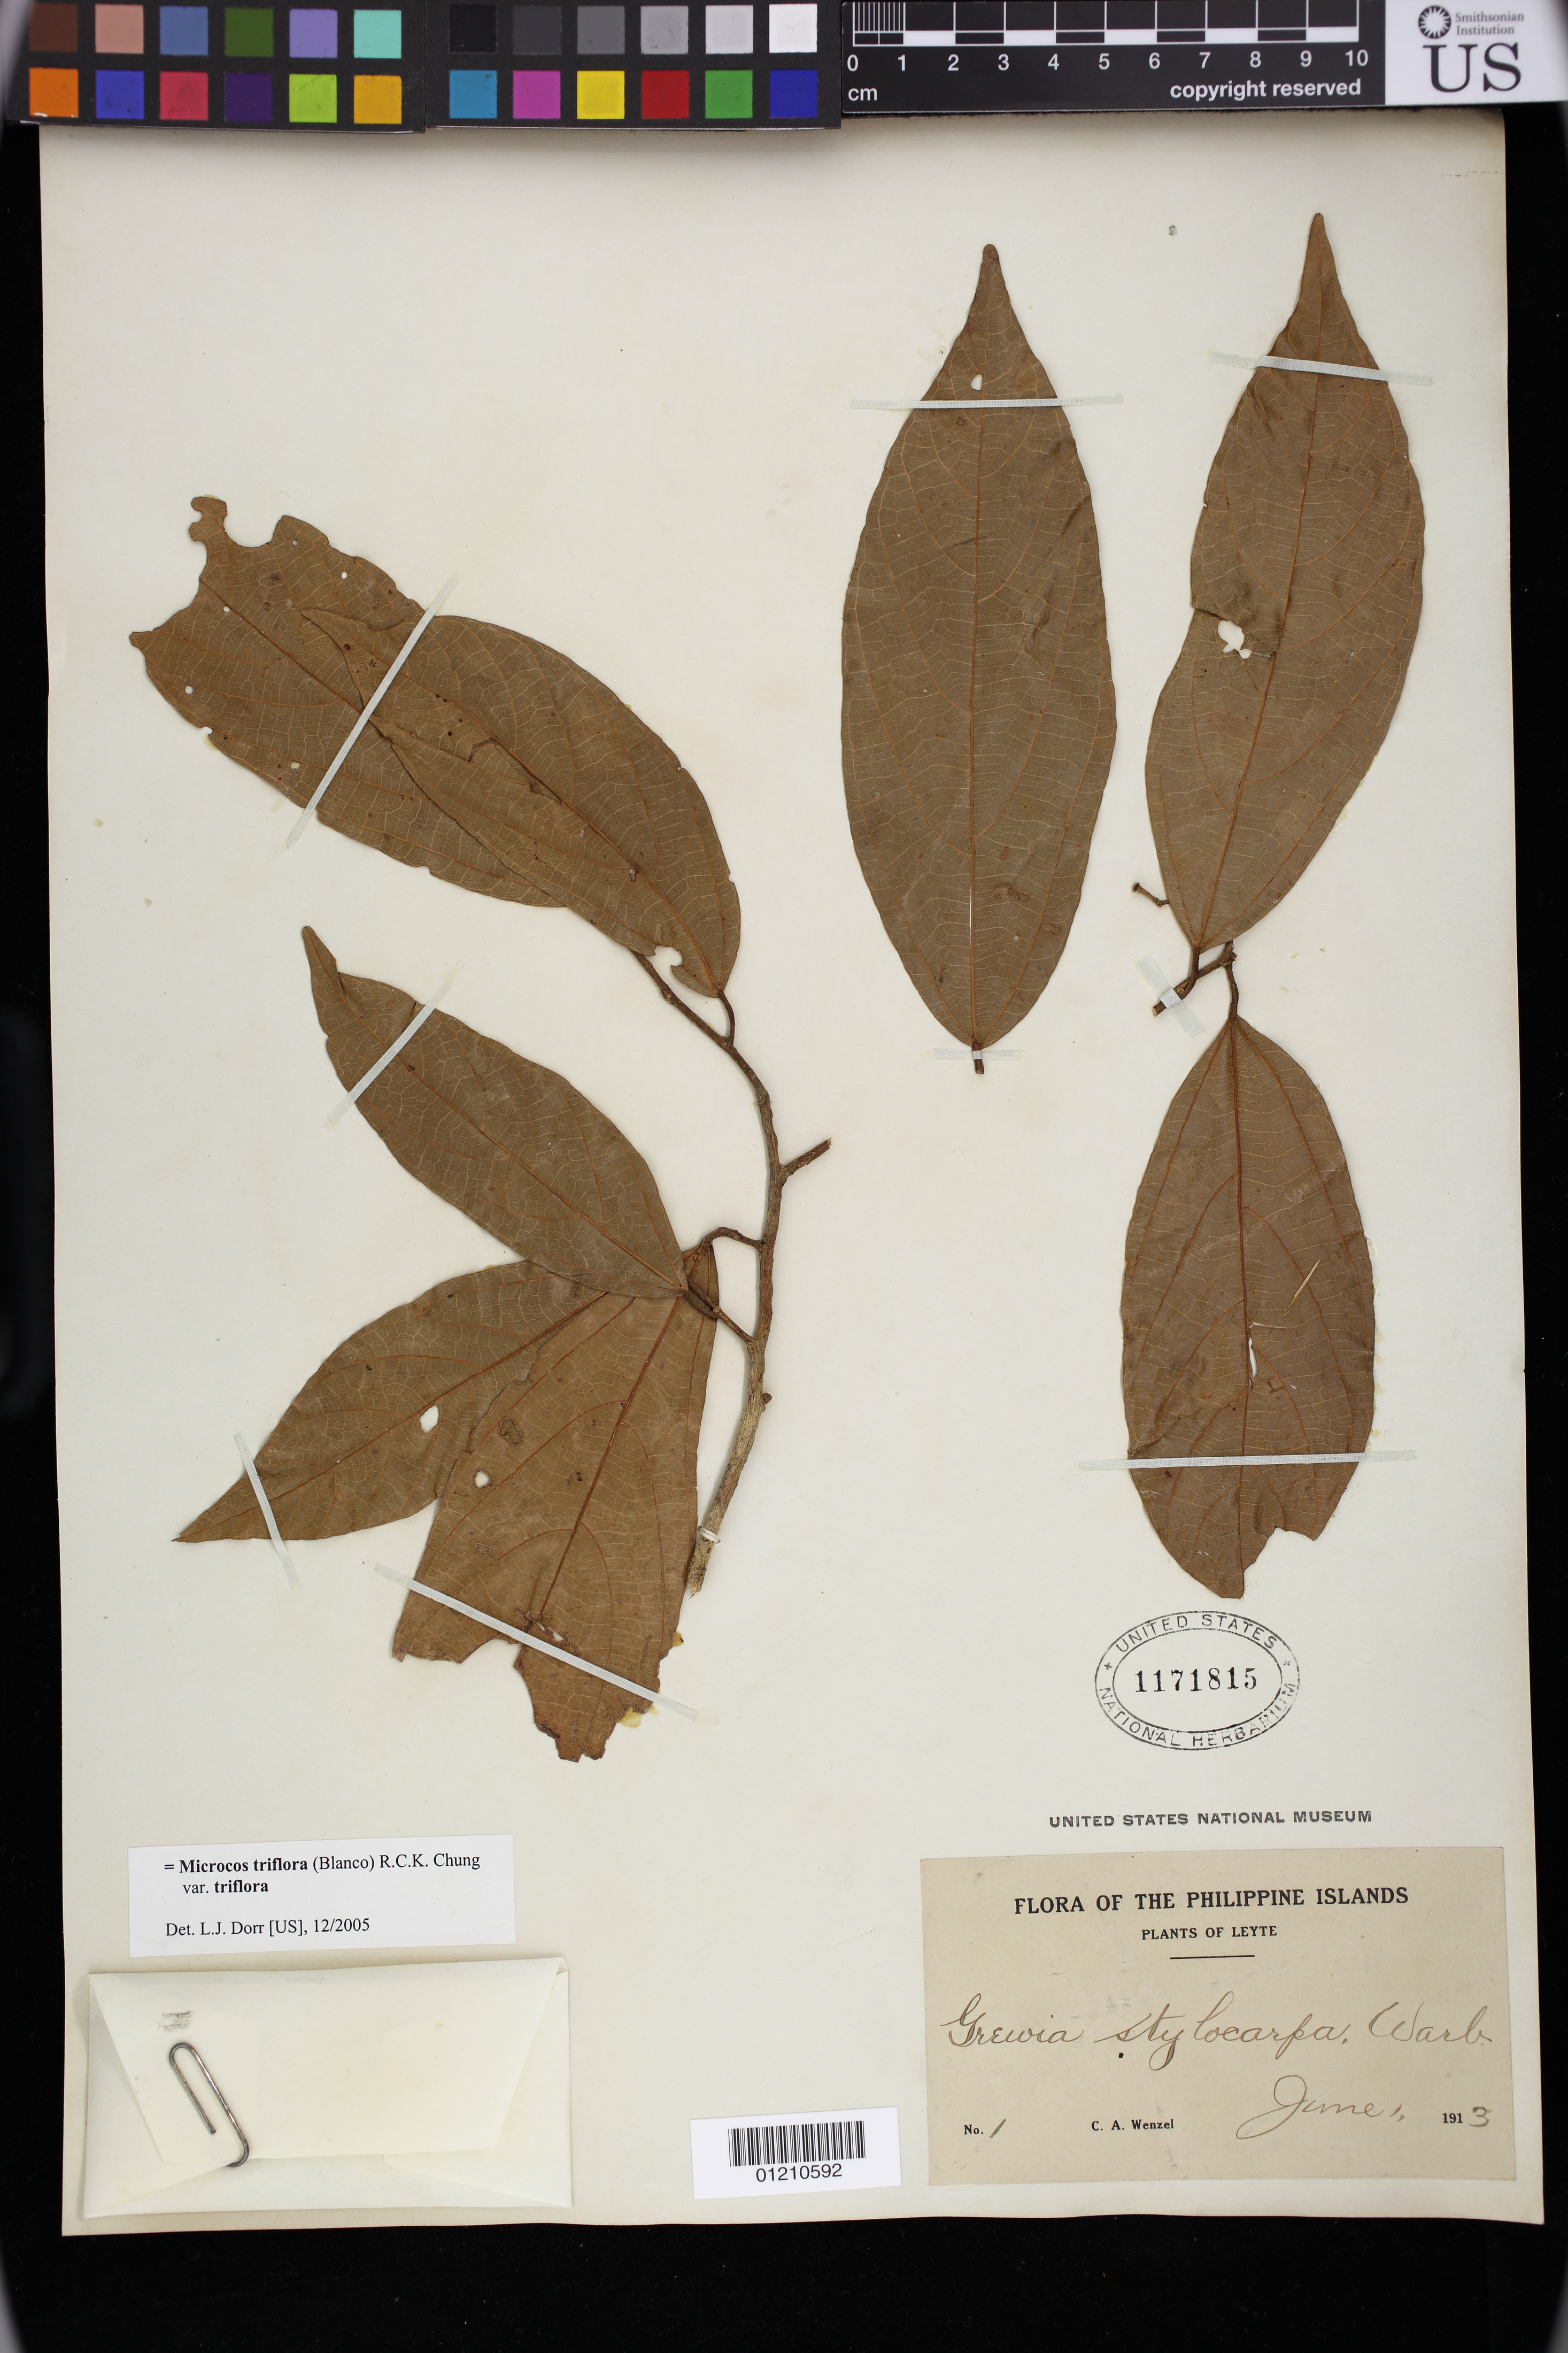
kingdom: Plantae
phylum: Tracheophyta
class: Magnoliopsida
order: Malvales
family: Malvaceae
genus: Microcos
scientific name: Microcos triflora var. triflora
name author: (Blanco) R.C.K. Chung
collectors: C. Wenzel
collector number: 1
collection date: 1913-06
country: Philippines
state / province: Eastern Visayas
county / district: Leyte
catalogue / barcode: US 1171815